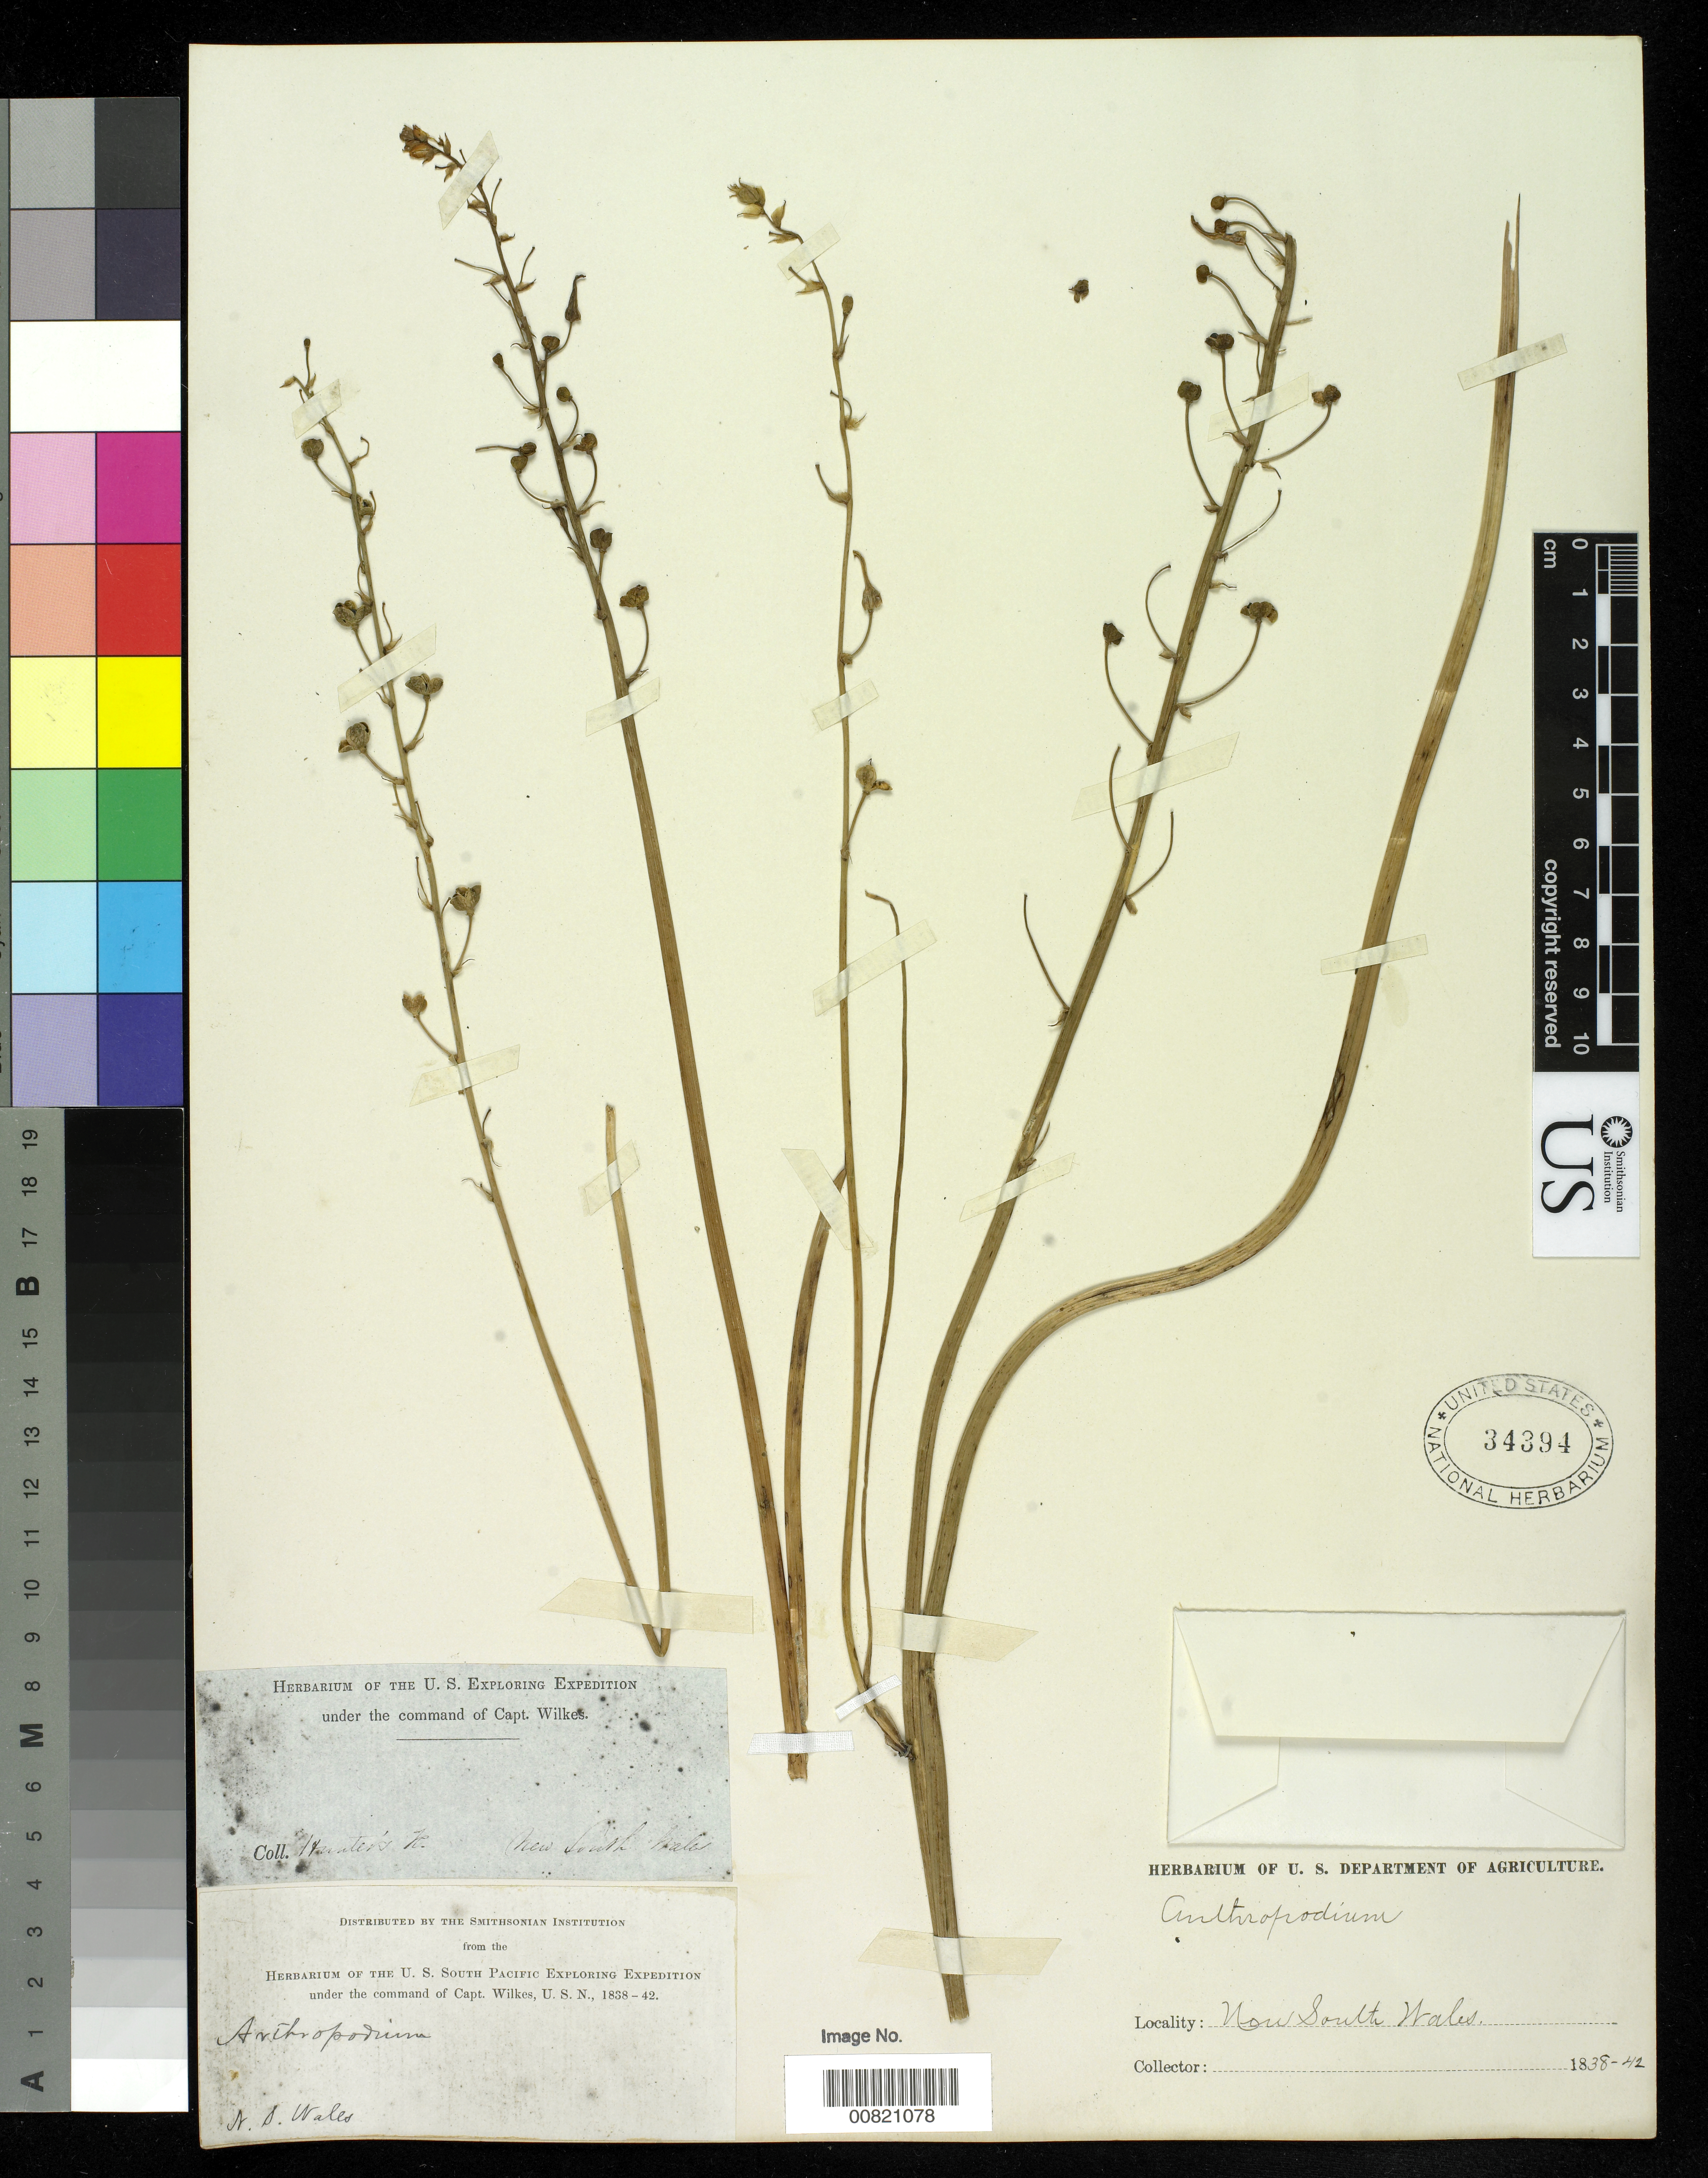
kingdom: Plantae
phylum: Tracheophyta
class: Liliopsida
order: Asparagales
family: Asparagaceae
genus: Arthropodium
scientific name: Arthropodium sp.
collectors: Wilkes Explor. Exped.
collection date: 1838/1842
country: Australia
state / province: New South Wales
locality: Hunter's River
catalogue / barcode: US 34394